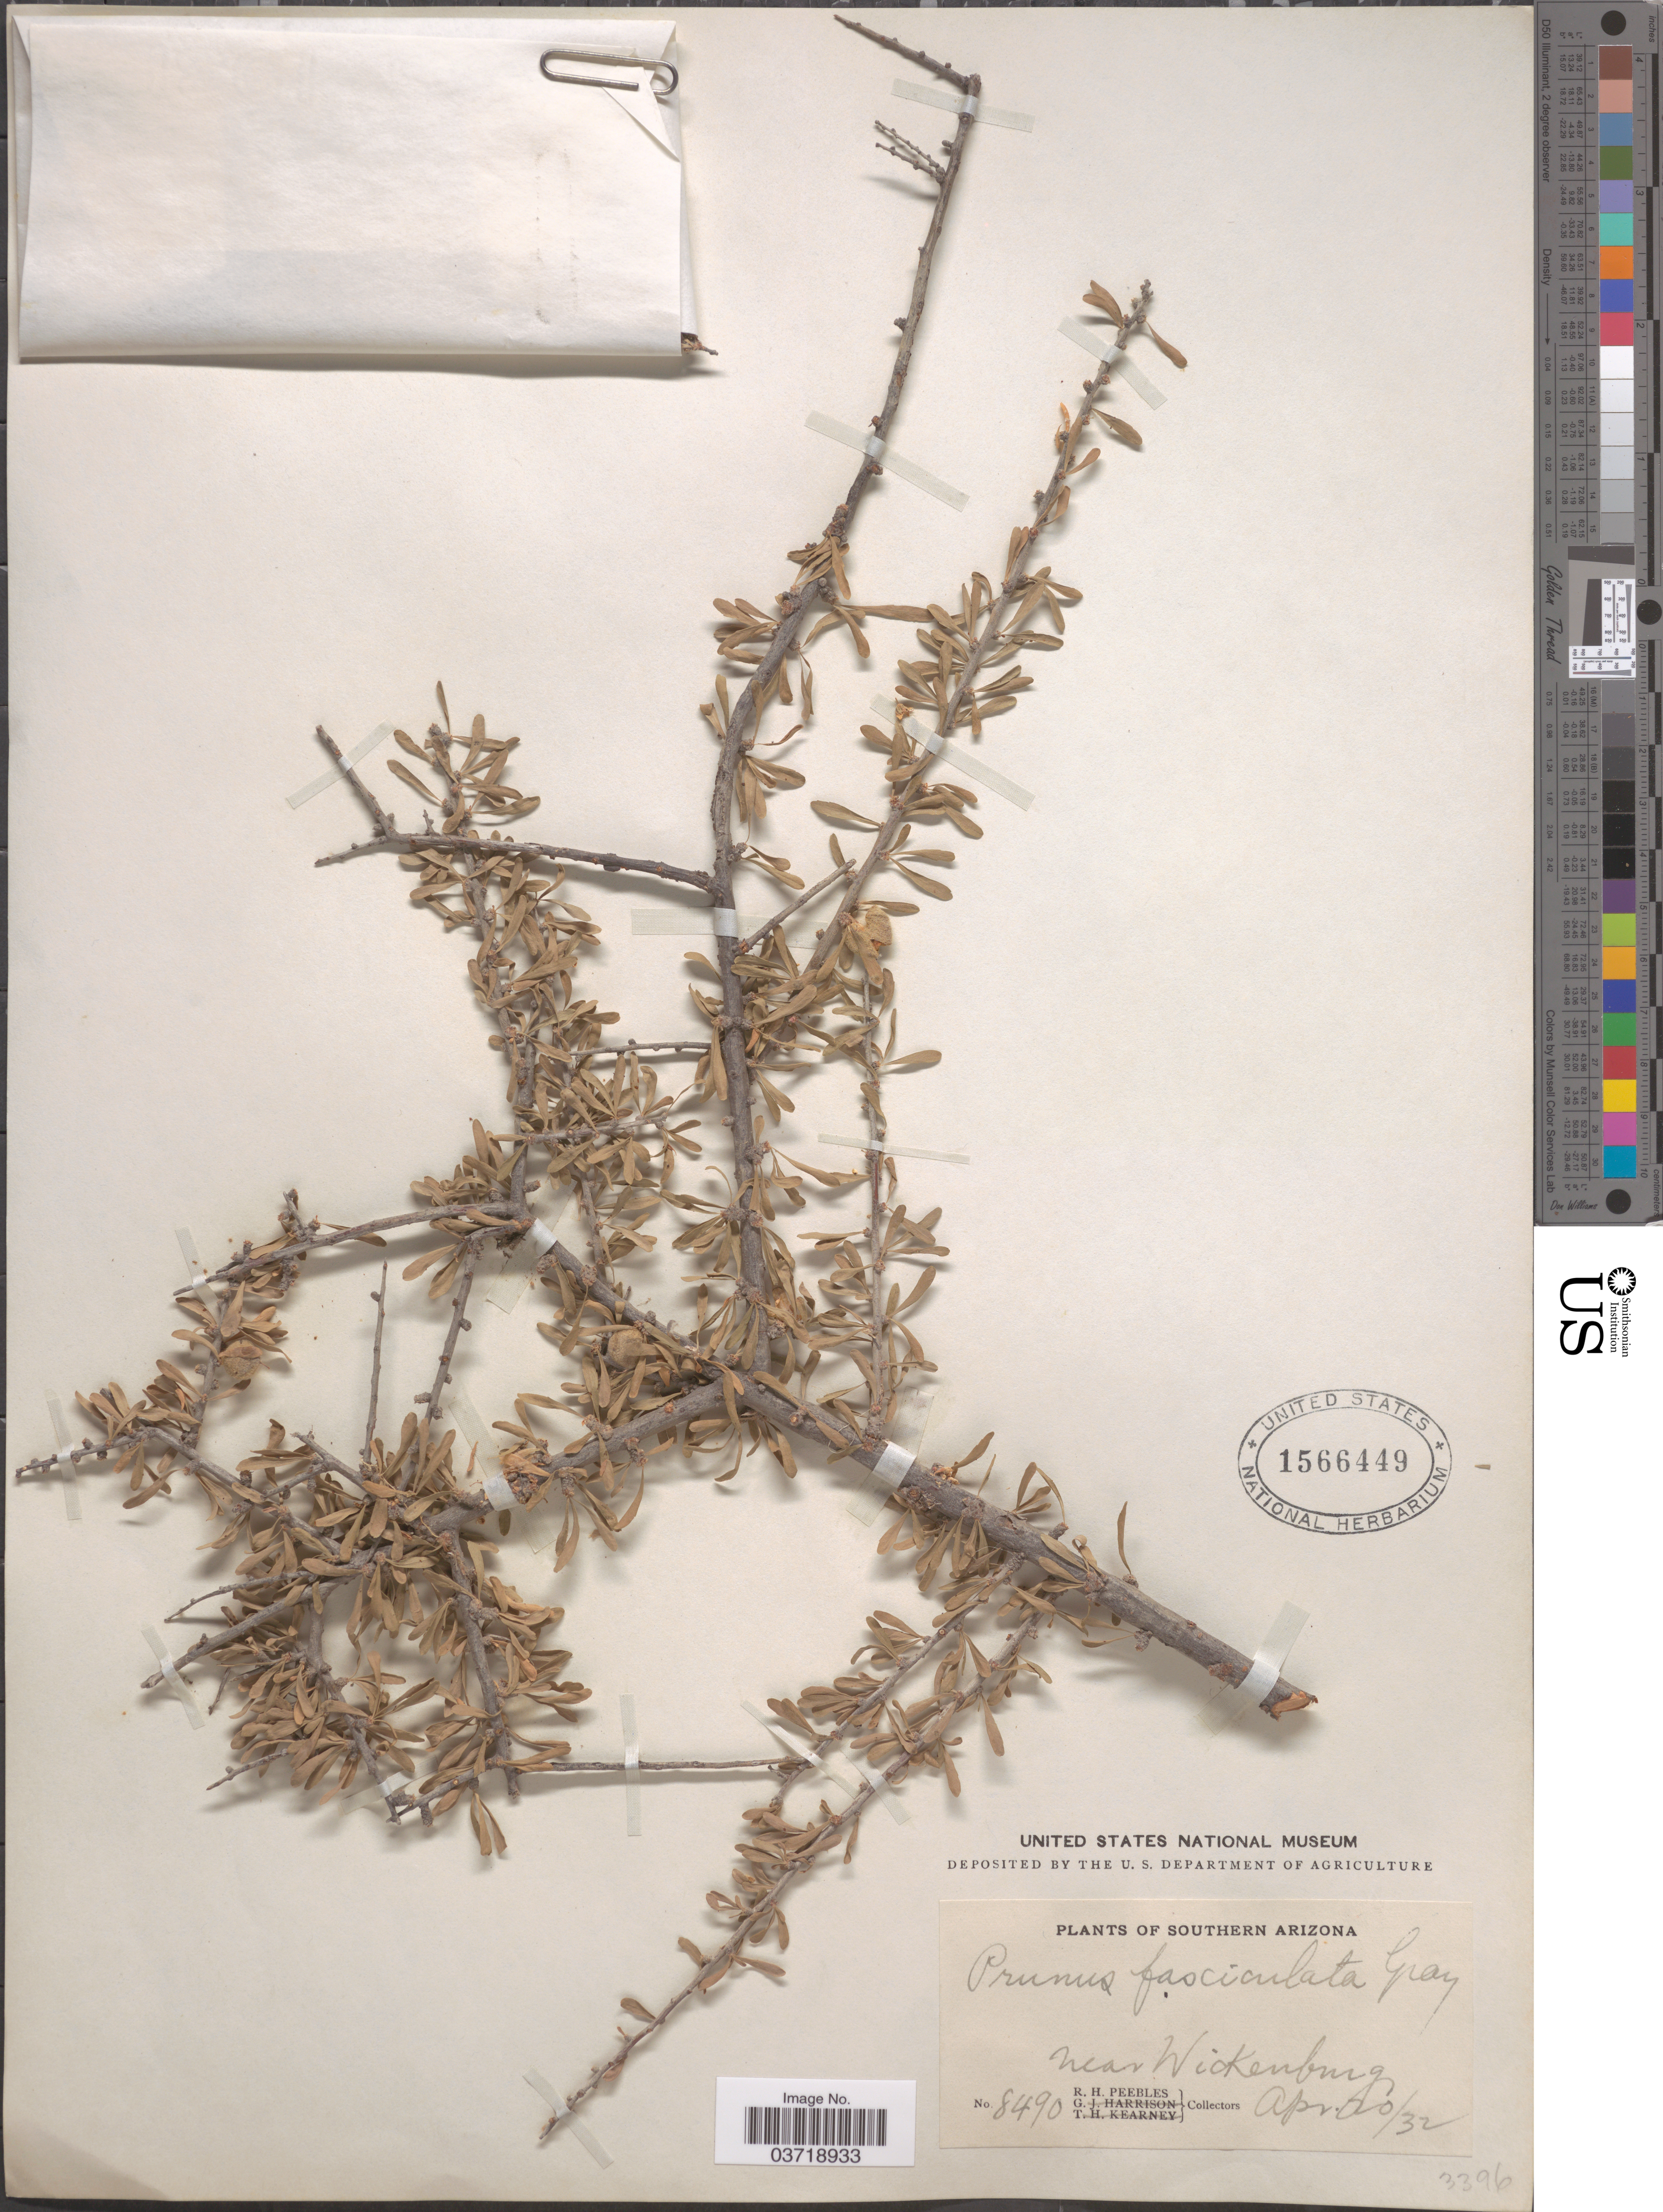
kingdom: Plantae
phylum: Tracheophyta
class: Magnoliopsida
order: Rosales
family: Rosaceae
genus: Prunus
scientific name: Prunus fasciculata var. fasciculata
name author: (Torr.) A. Gray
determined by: Strong, Mark T., (BOT), Smithsonian Institution - National Museum of Natural History (UNITED STATES)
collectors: R. H. Peebles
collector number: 8490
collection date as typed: Transcribed d/m/y: 20/4/32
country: United States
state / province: Arizona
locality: Southern Arizona. Near Wickenburg.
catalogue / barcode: US 1566449